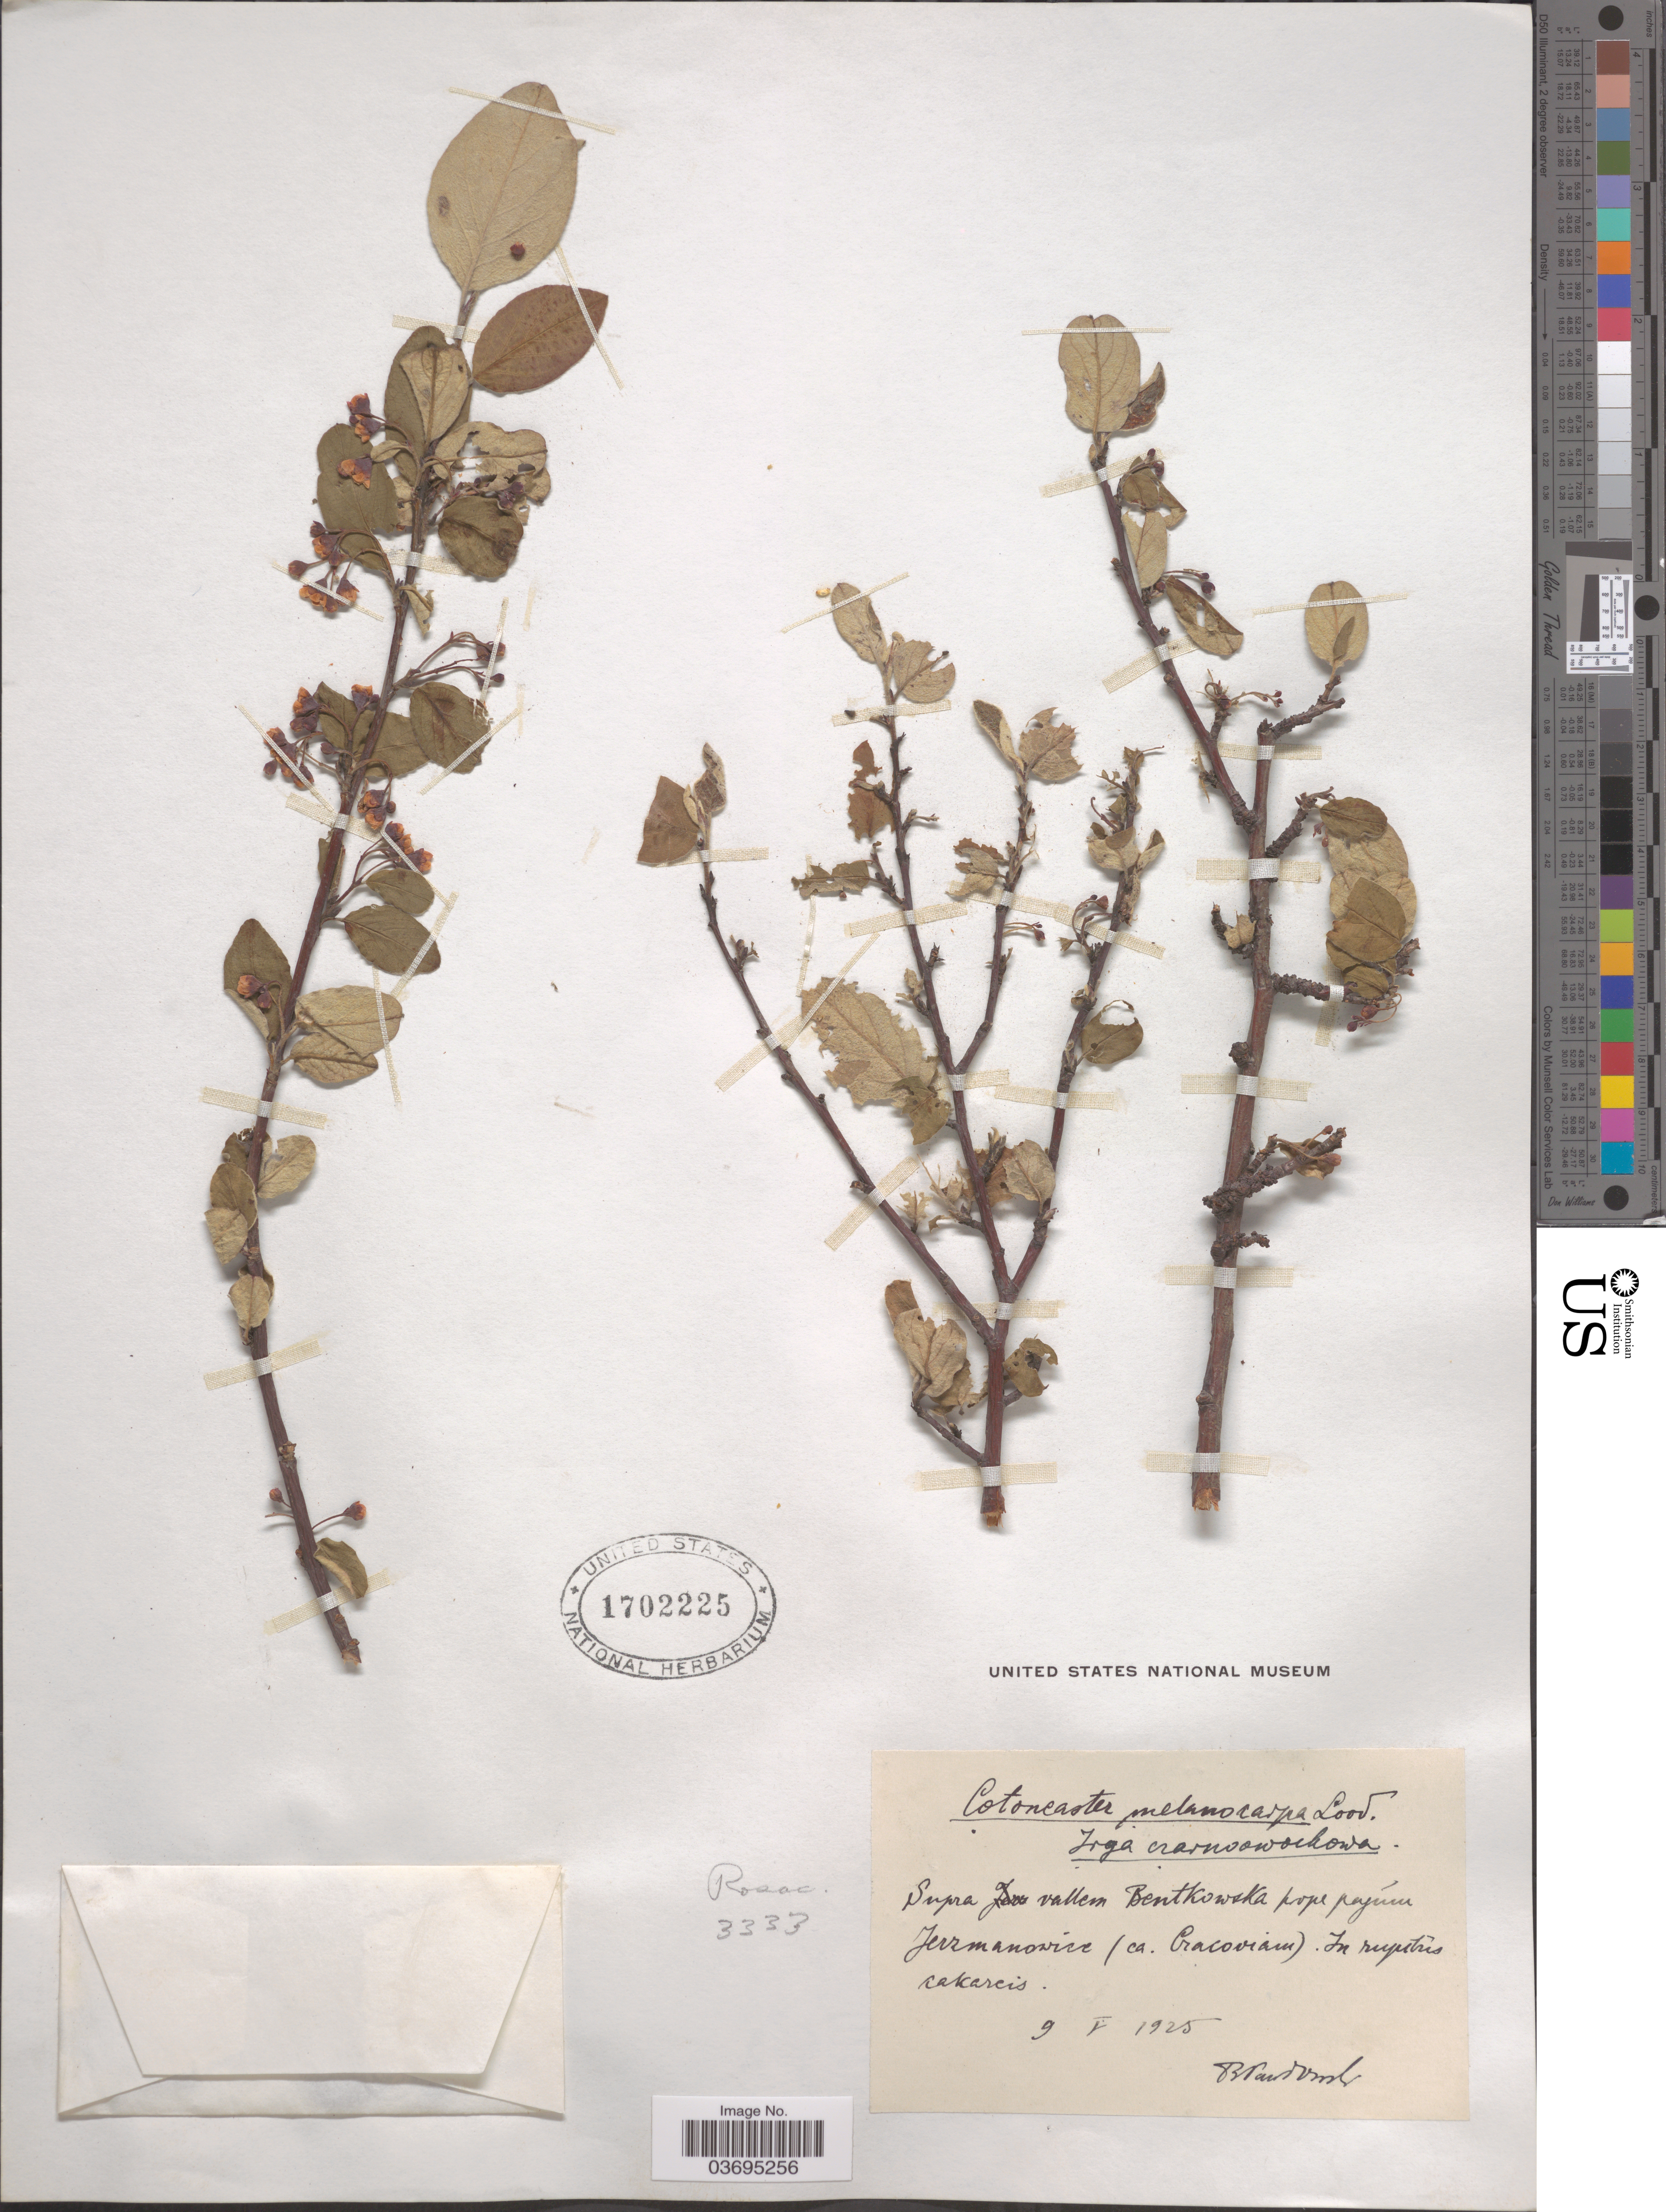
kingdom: Plantae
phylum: Tracheophyta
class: Magnoliopsida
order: Rosales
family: Rosaceae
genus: Cotoneaster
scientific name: Cotoneaster melanocarpus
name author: Conrad L. Loddiges, G. Loddiges & W. Loddiges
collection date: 1925-05-09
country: Poland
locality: Supra vallem Bentkowska prope pagúm Jerzmanowicz (ca. Cracoviam).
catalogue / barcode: US 1702225